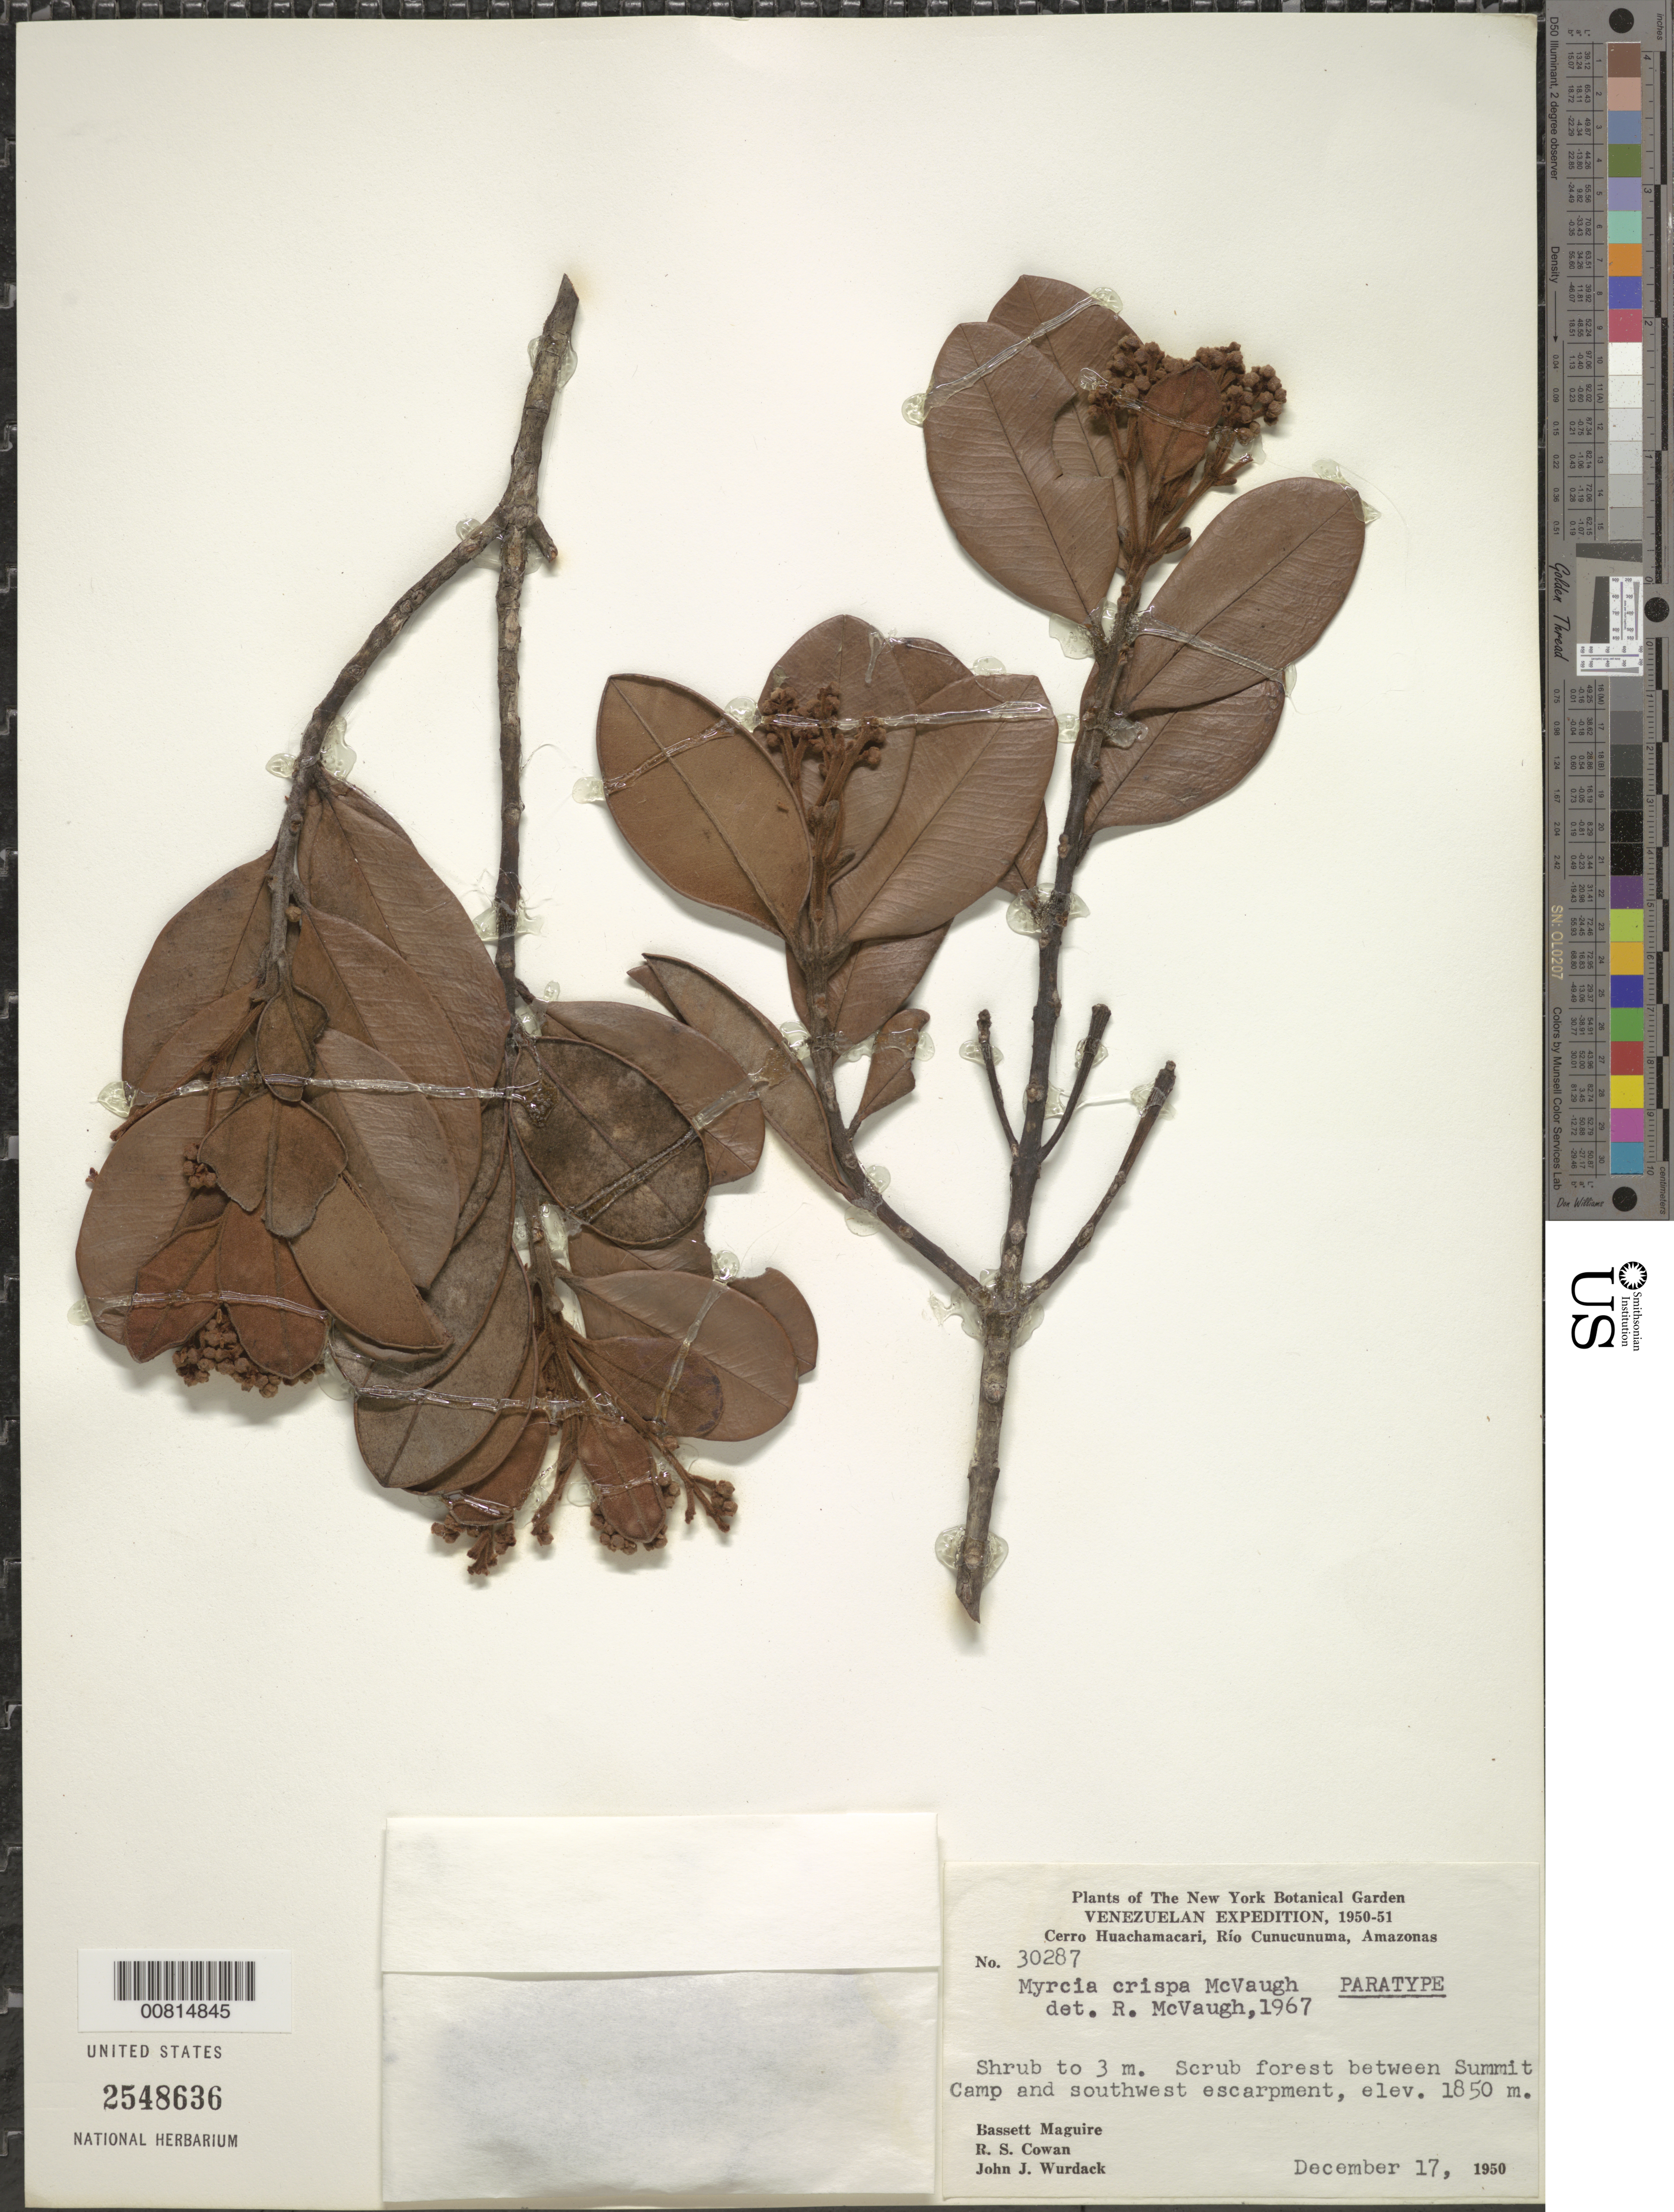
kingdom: Plantae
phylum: Tracheophyta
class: Magnoliopsida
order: Myrtales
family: Myrtaceae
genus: Myrcia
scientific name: Myrcia crispa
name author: McVaugh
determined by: McVaugh, R.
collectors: B. Maguire, R. S. Cowan & J. J. Wurdack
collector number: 30287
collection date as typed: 17-Dec-50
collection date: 1950-12-17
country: Venezuela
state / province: Amazonas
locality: Cerro Huachamacari, Río Cunucunuma, Summit Camp to SW escarpment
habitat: Scrub forest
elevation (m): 1850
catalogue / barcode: US 2548636